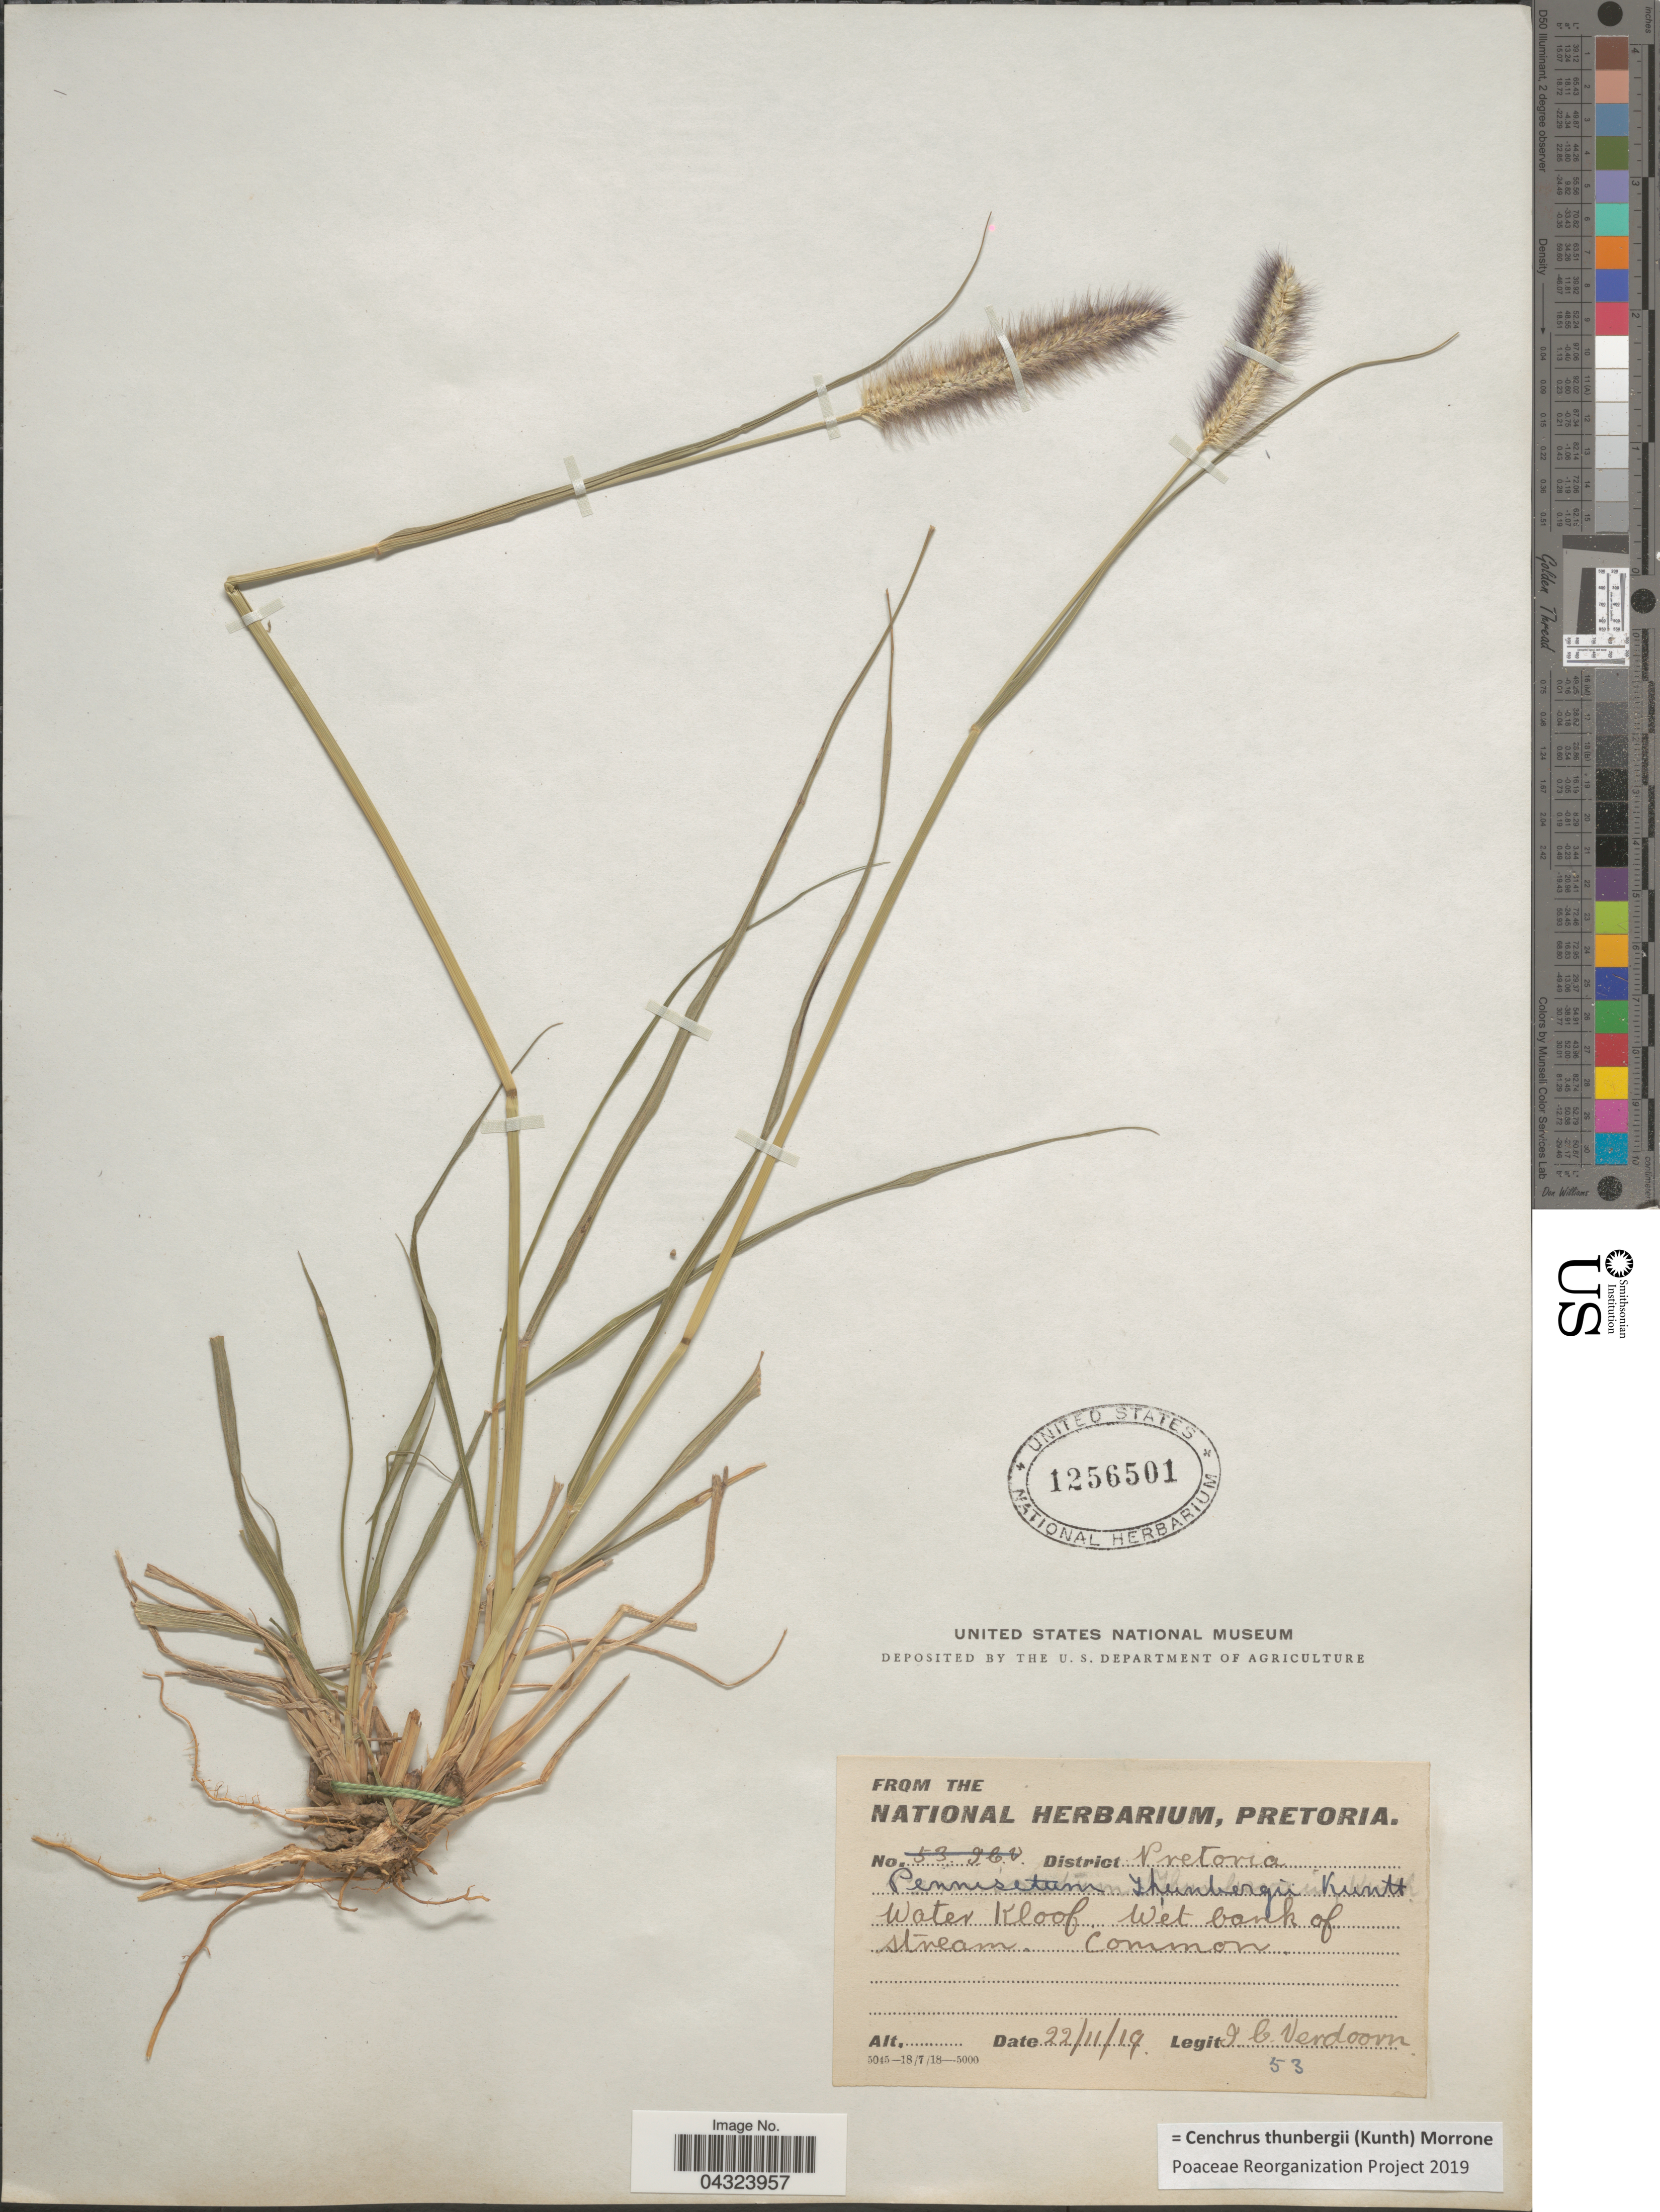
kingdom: Plantae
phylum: Tracheophyta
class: Liliopsida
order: Poales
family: Poaceae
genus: Cenchrus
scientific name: Cenchrus thunbergii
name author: (Kunth) Morrone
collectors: I. Verdoorn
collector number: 53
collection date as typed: Transcribed d/m/y: 22/11/19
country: South Africa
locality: District Pretoria. Water Kloof.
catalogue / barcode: US 1256501